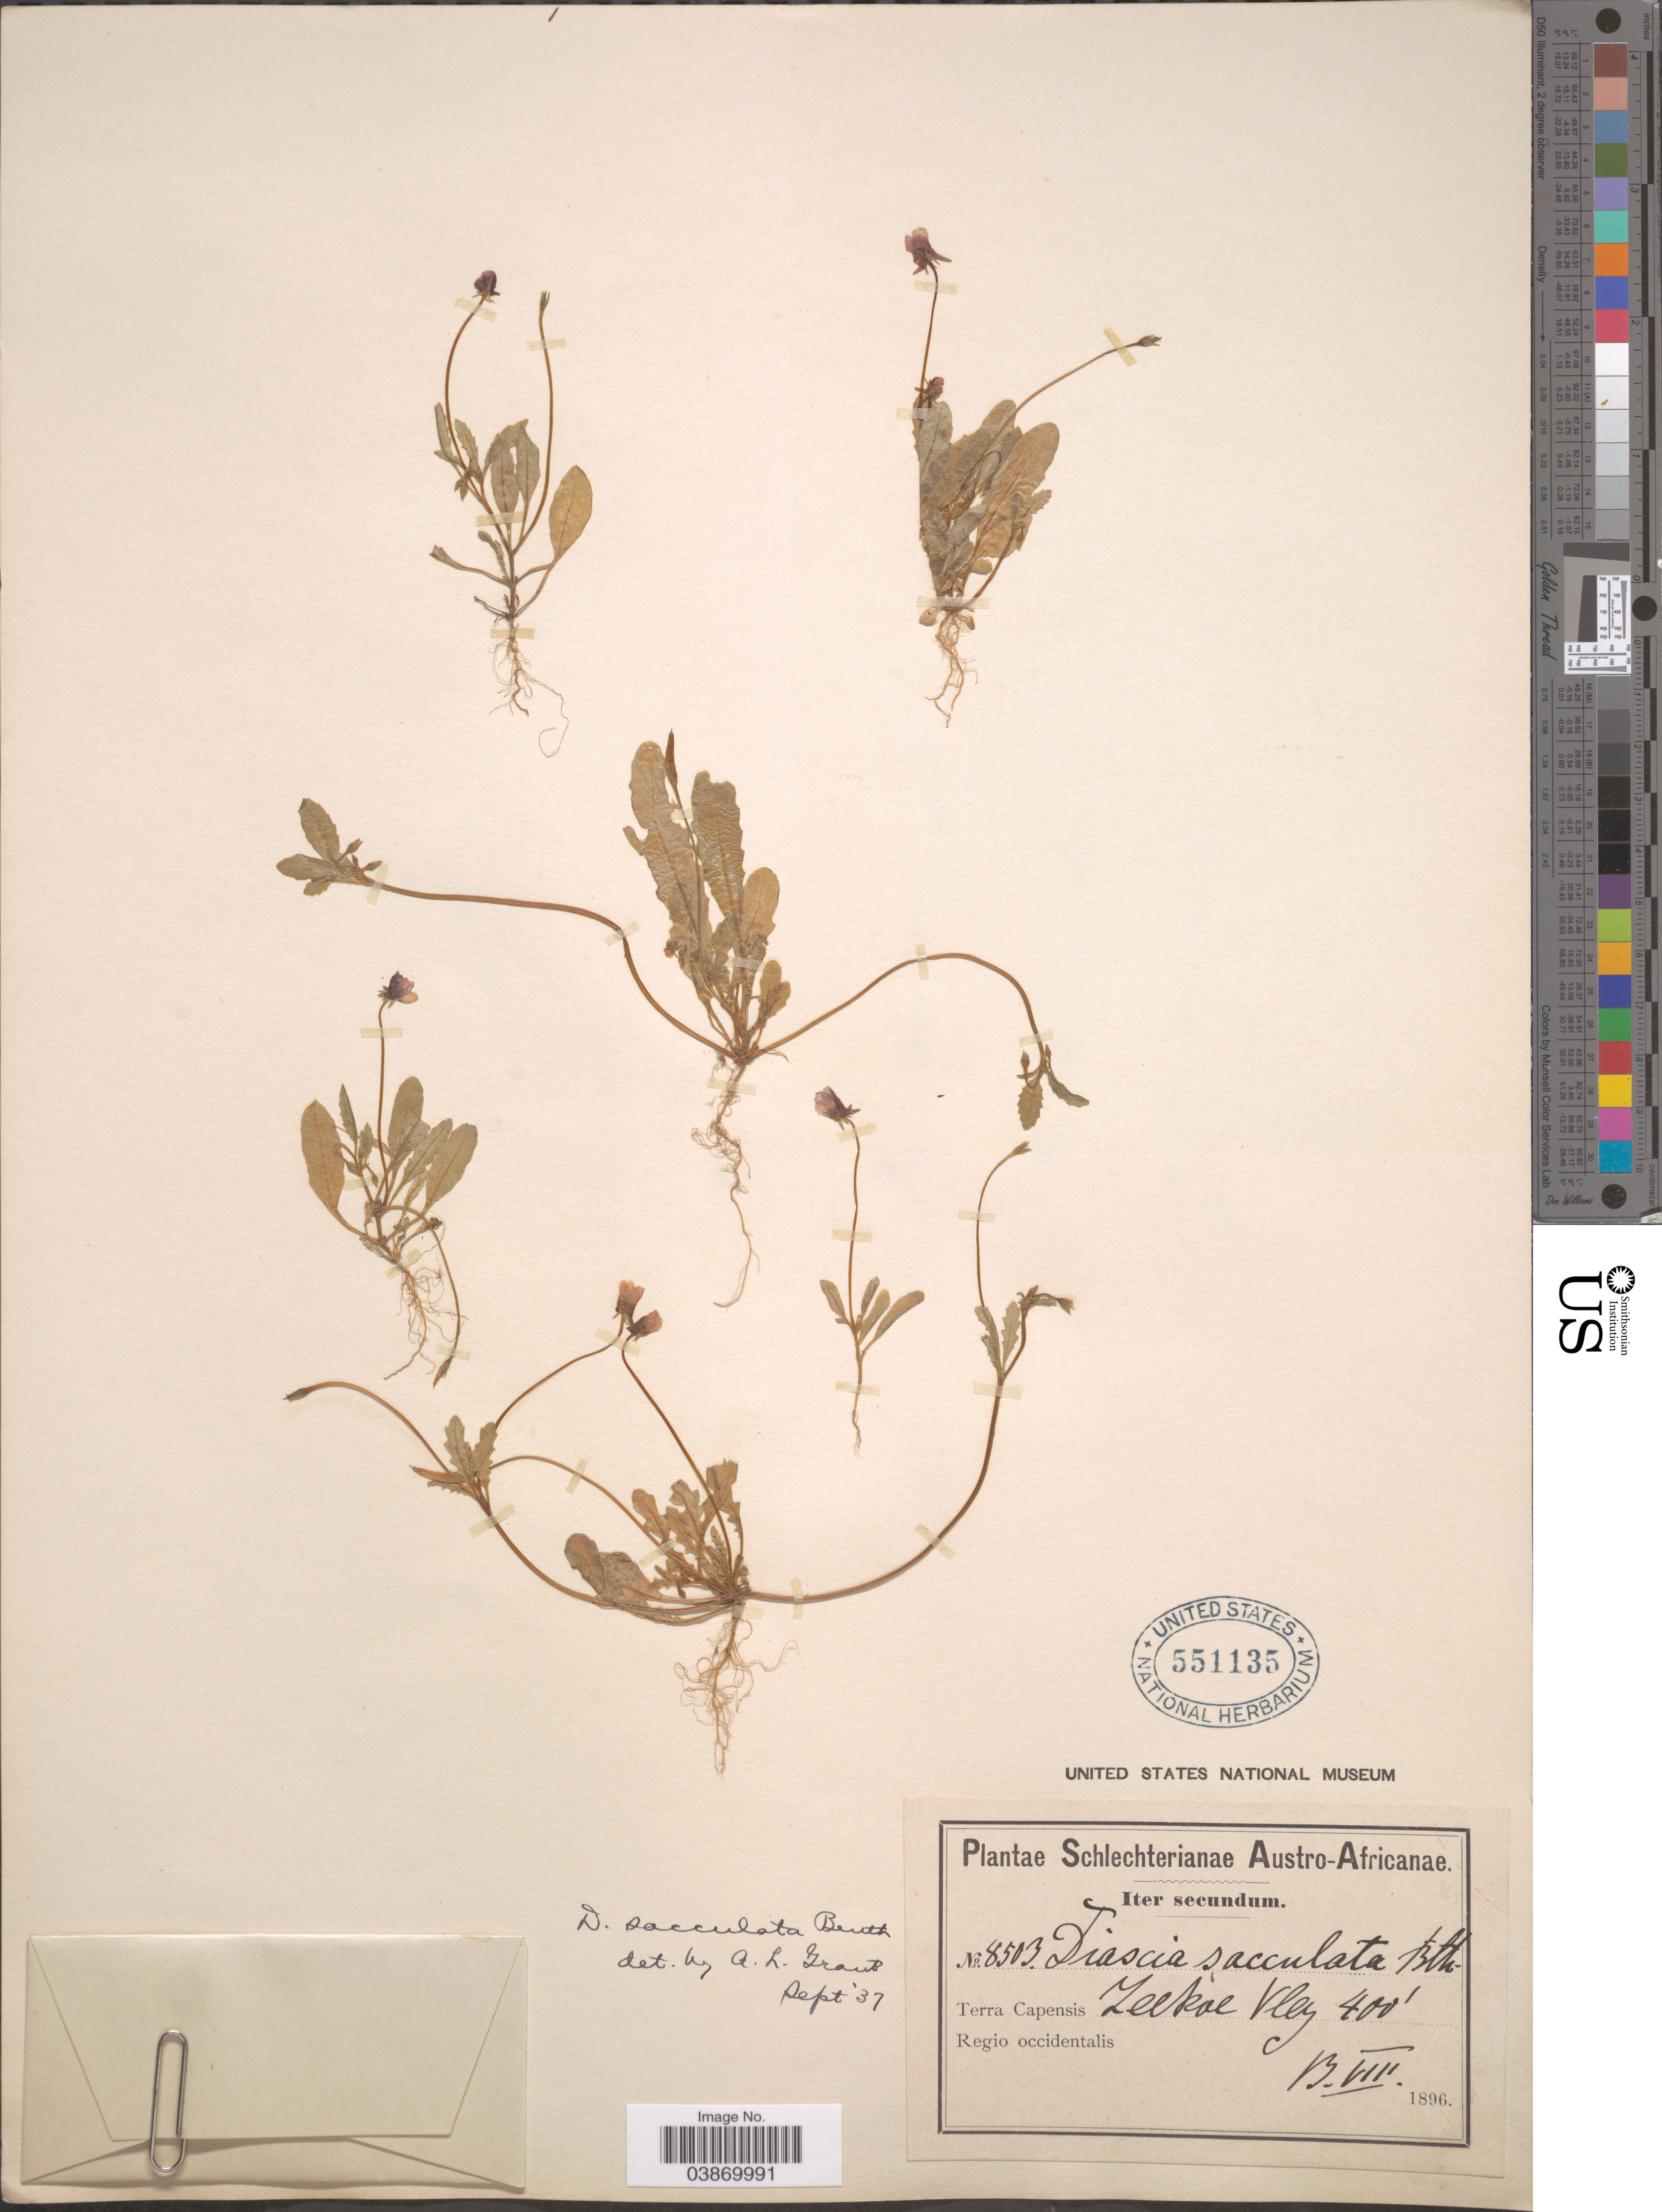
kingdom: Plantae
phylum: Tracheophyta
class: Magnoliopsida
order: Lamiales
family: Scrophulariaceae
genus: Diascia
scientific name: Diascia sacculata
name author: Benth.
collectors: Schlechter, --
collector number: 8503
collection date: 1896-08-13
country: South Africa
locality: Austro-Africanae. Terra Capensis Zeekoe Vley. Regio occidentalis.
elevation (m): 122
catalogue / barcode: US 551135